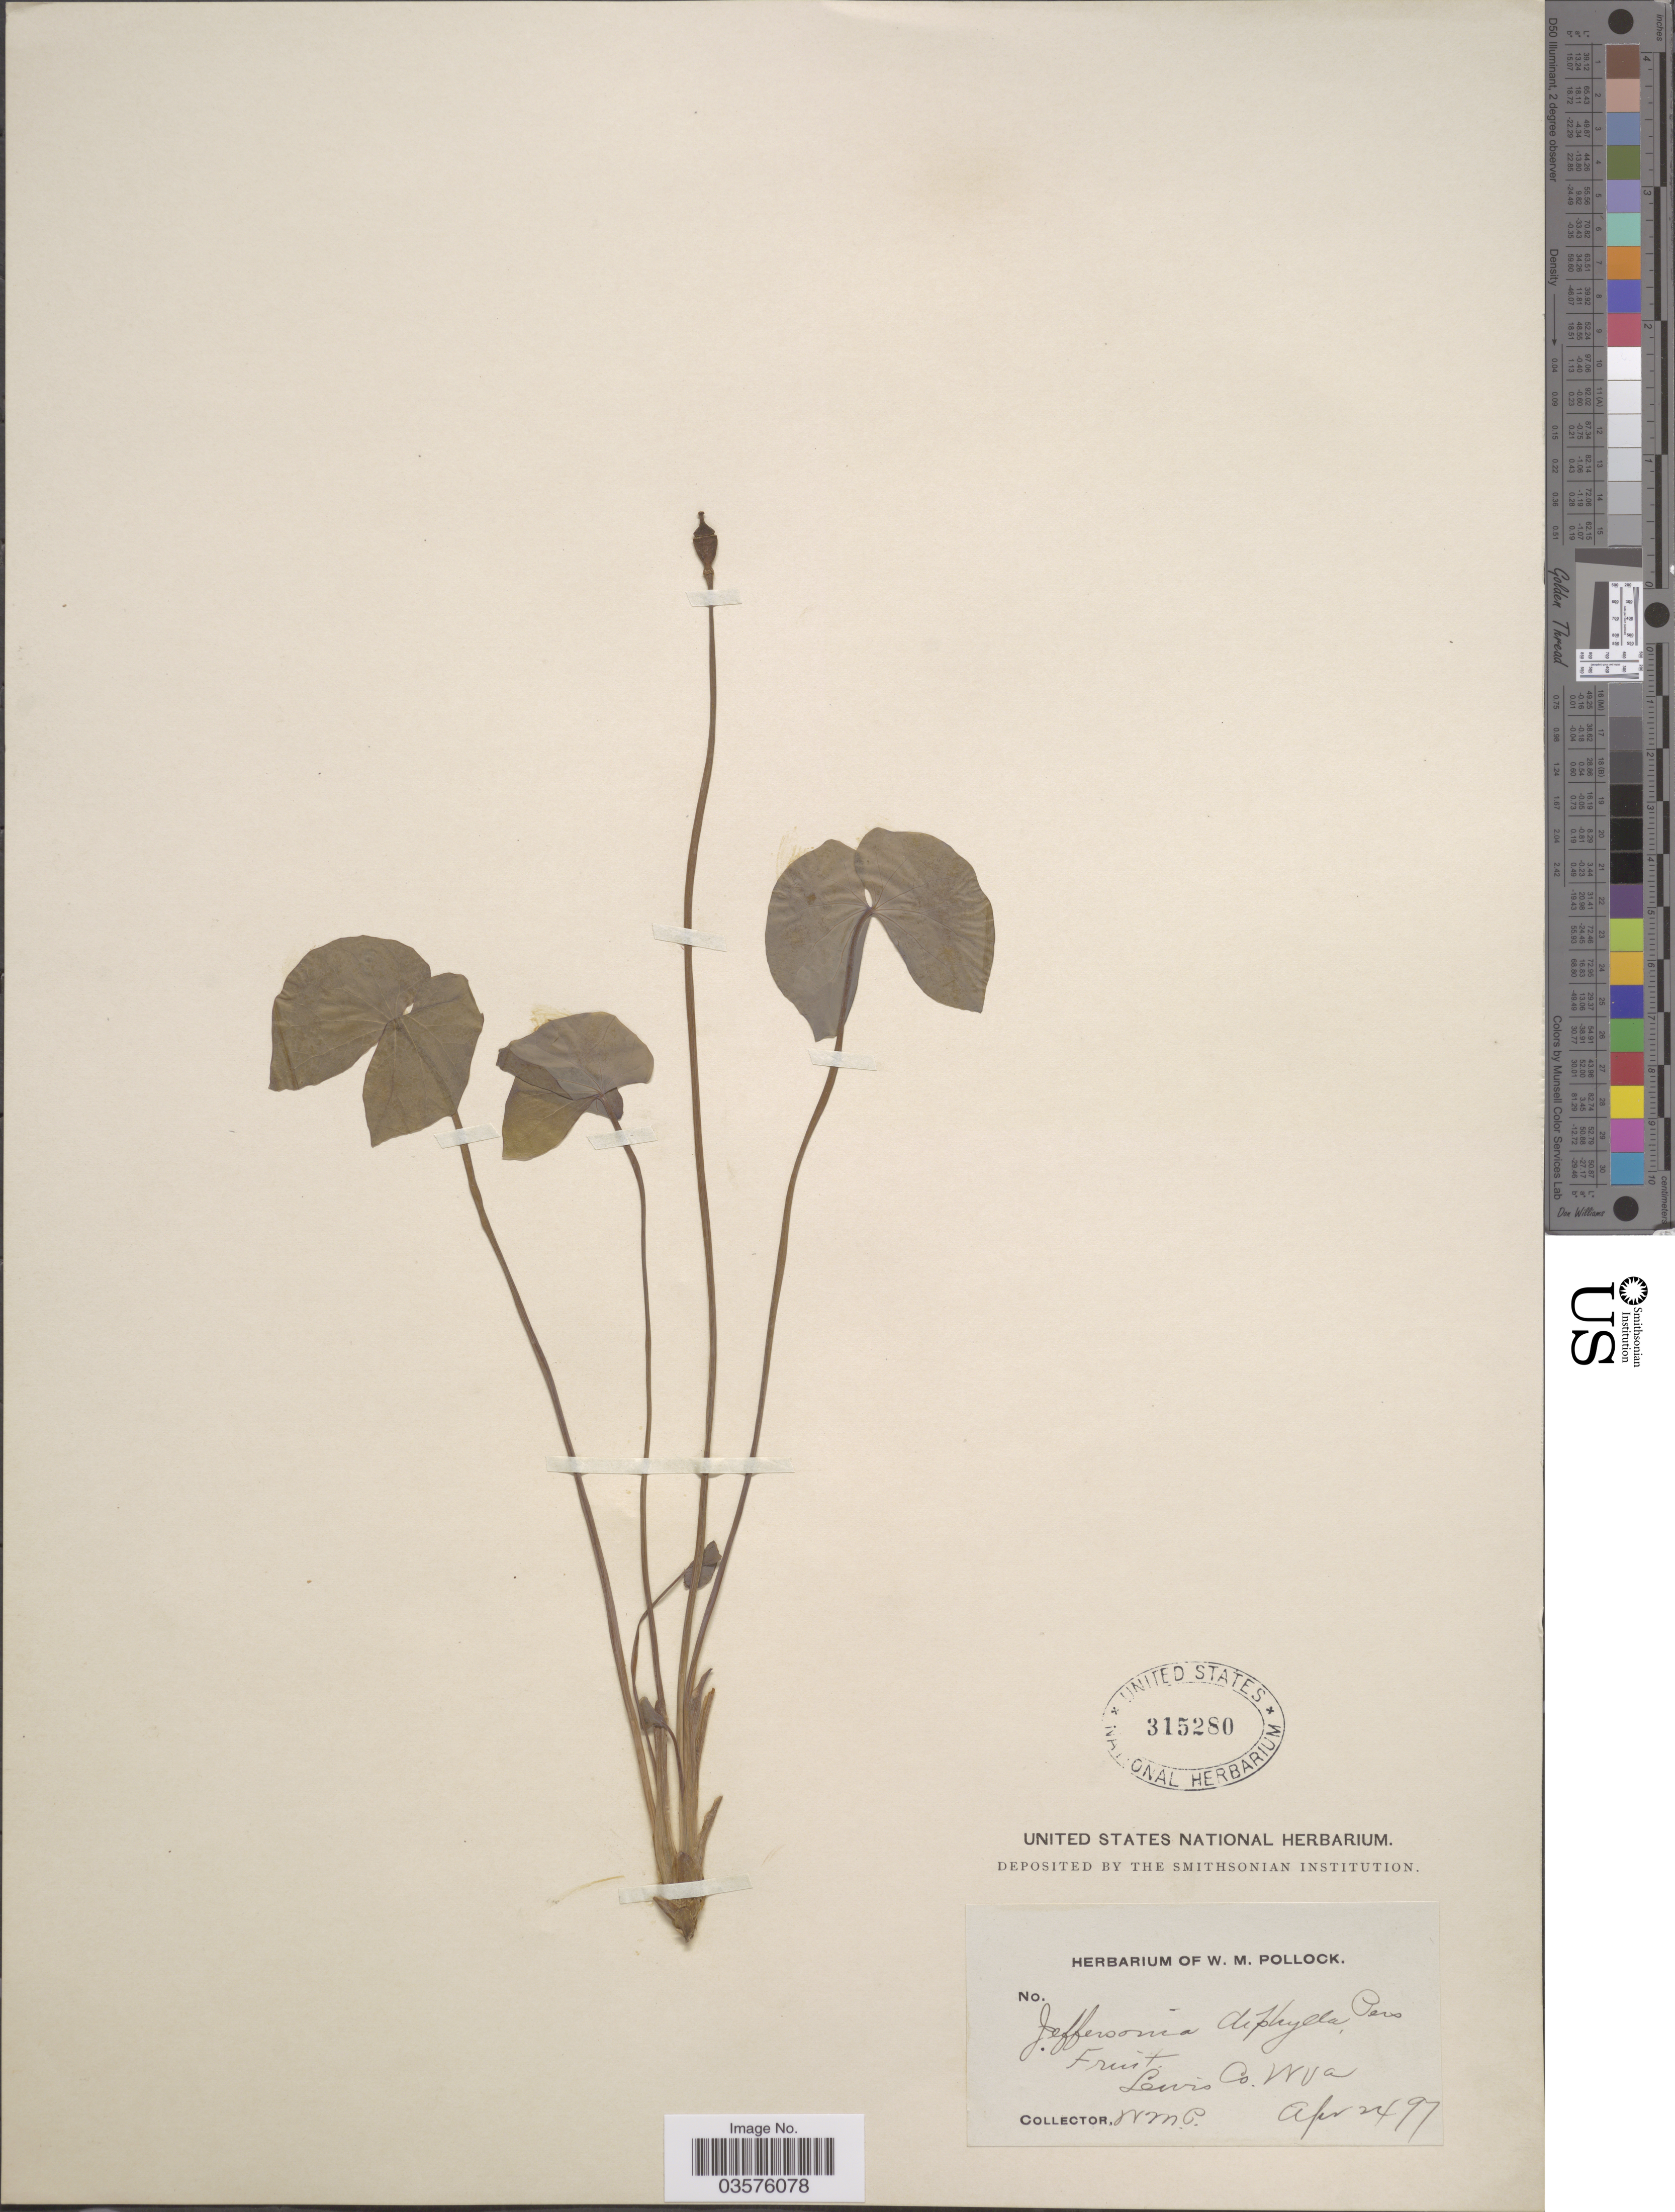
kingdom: Plantae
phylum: Tracheophyta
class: Magnoliopsida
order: Ranunculales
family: Berberidaceae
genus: Jeffersonia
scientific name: Jeffersonia diphylla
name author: (L.) Pers.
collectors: W. M. Pollock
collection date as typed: Transcribed d/m/y: 24/4/97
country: United States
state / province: West Virginia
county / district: Lewis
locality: Lewis Co.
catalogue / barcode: US 315280